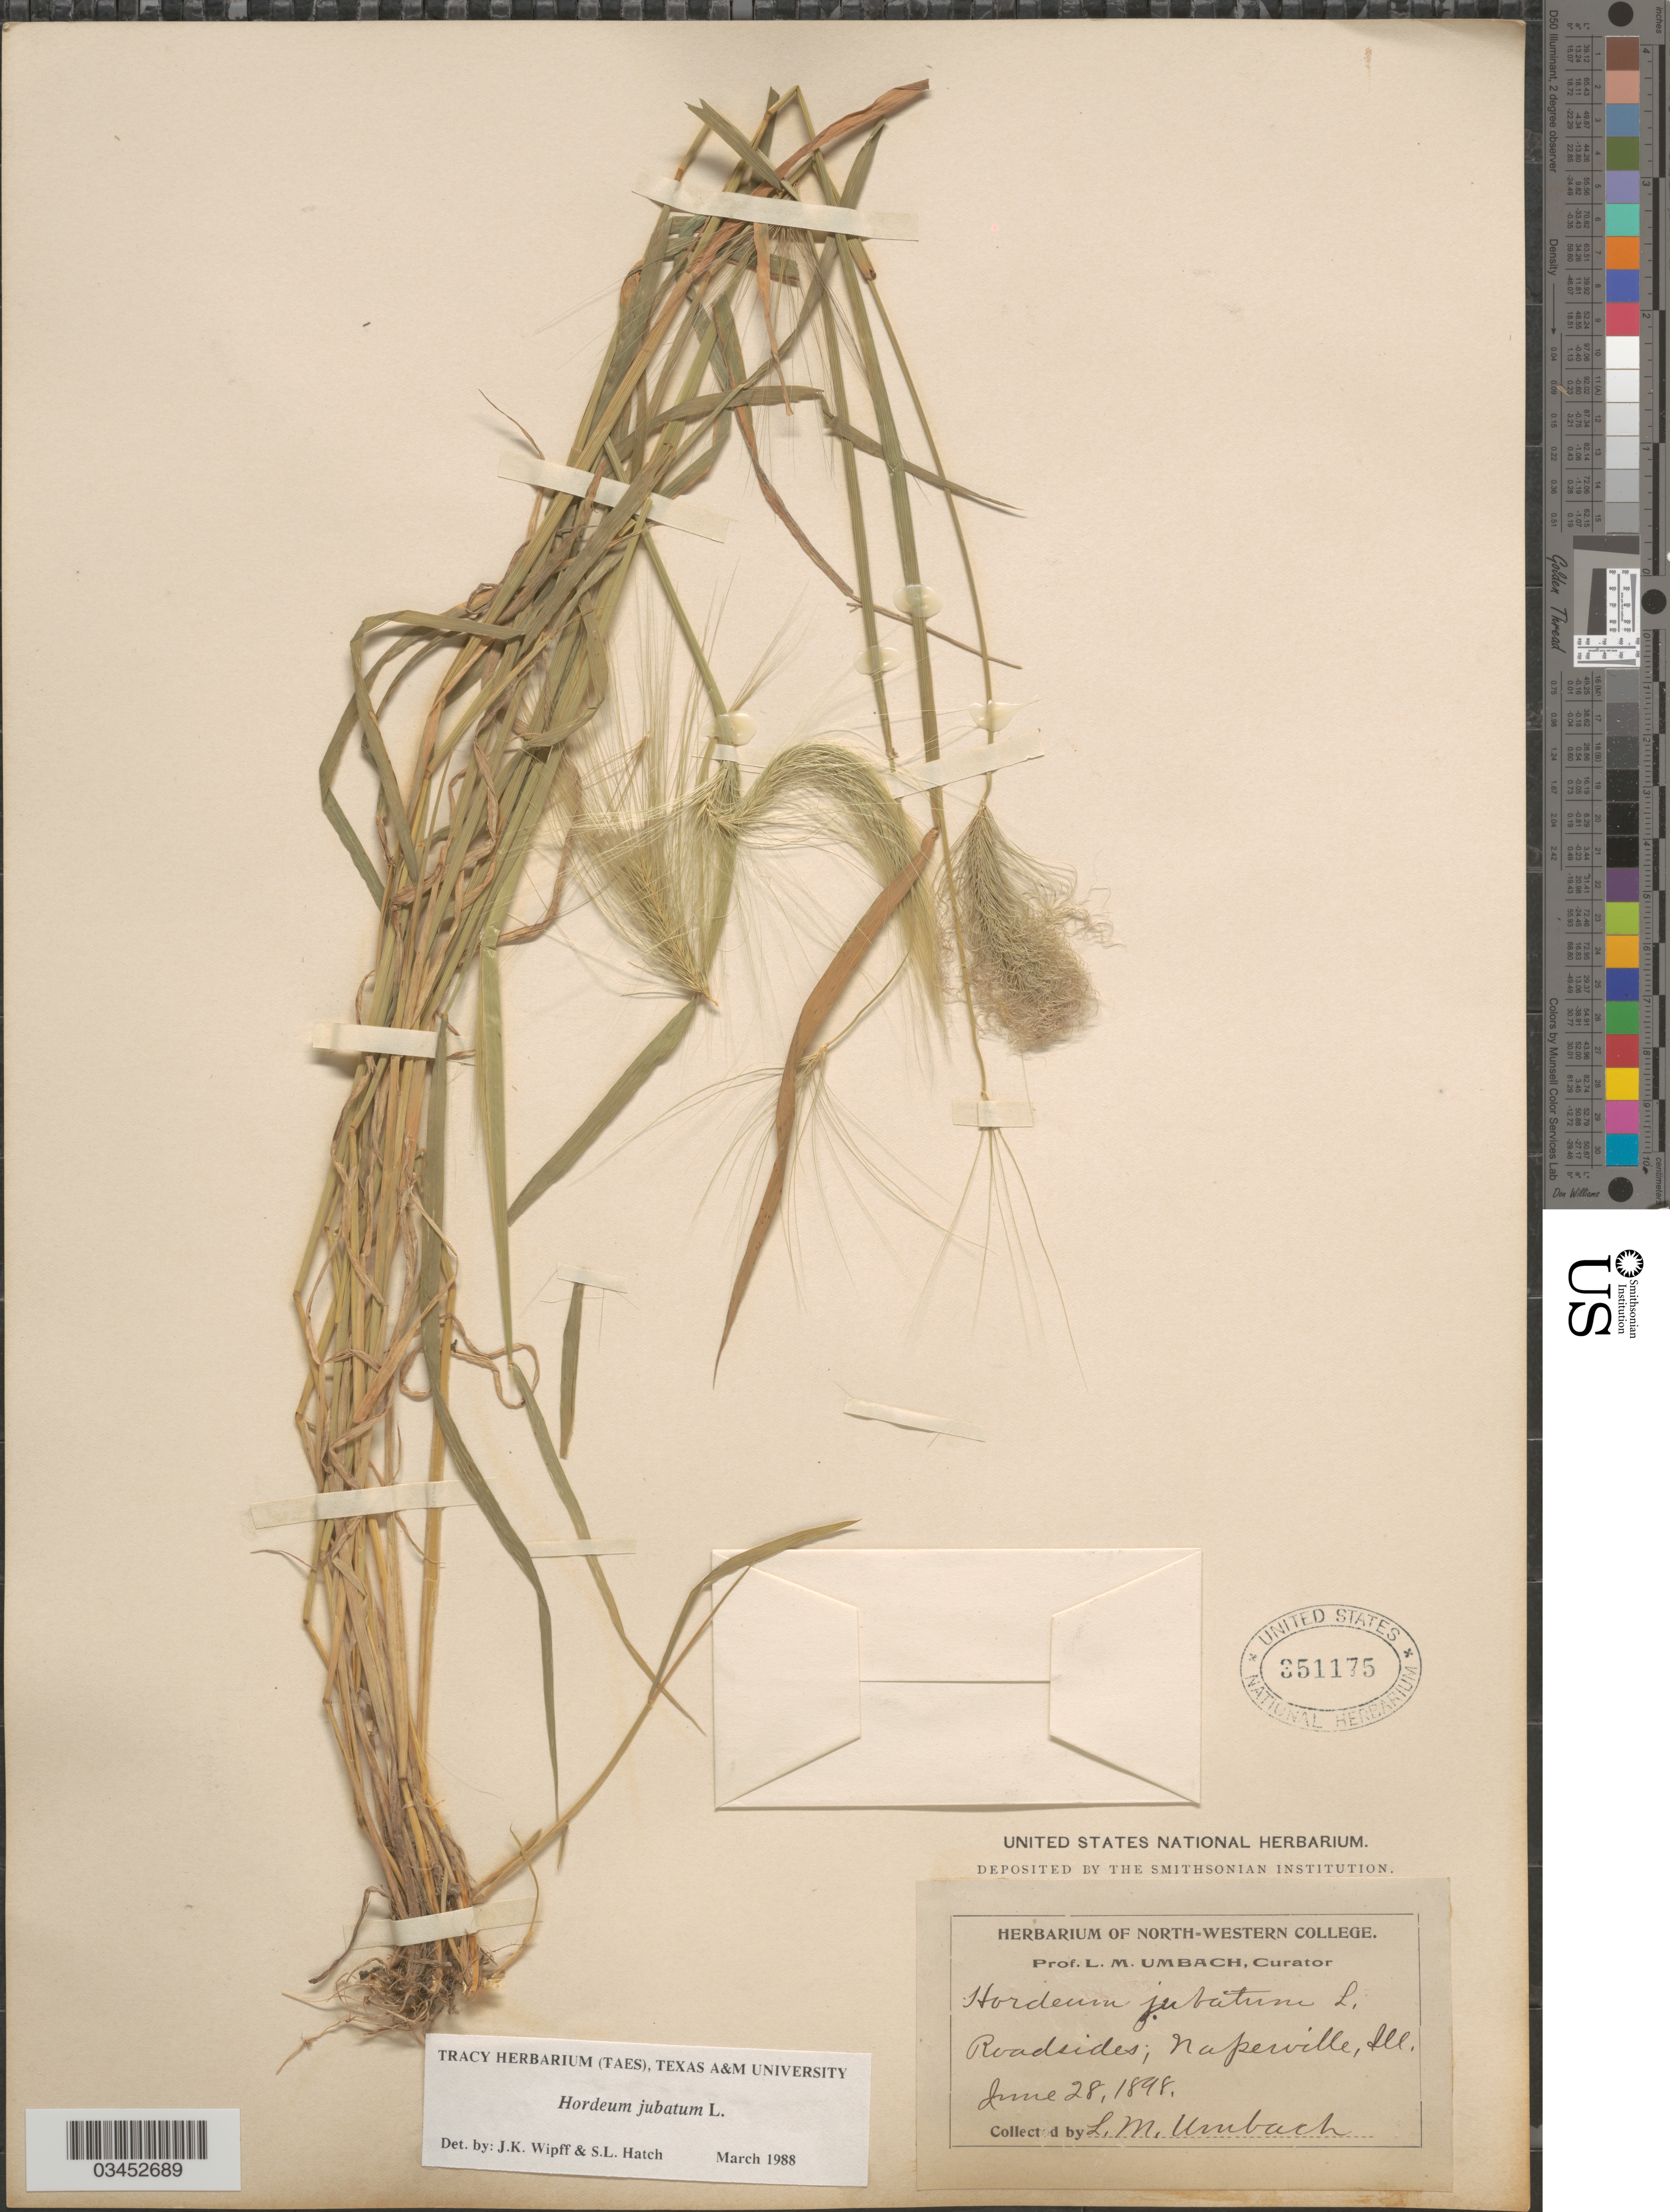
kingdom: Plantae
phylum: Tracheophyta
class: Liliopsida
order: Poales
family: Poaceae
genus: Hordeum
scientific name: Hordeum jubatum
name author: L.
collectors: L. M. Umbach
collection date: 1898-06-28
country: United States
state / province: Illinois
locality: Roadsides; Naperville.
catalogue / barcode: US 351175